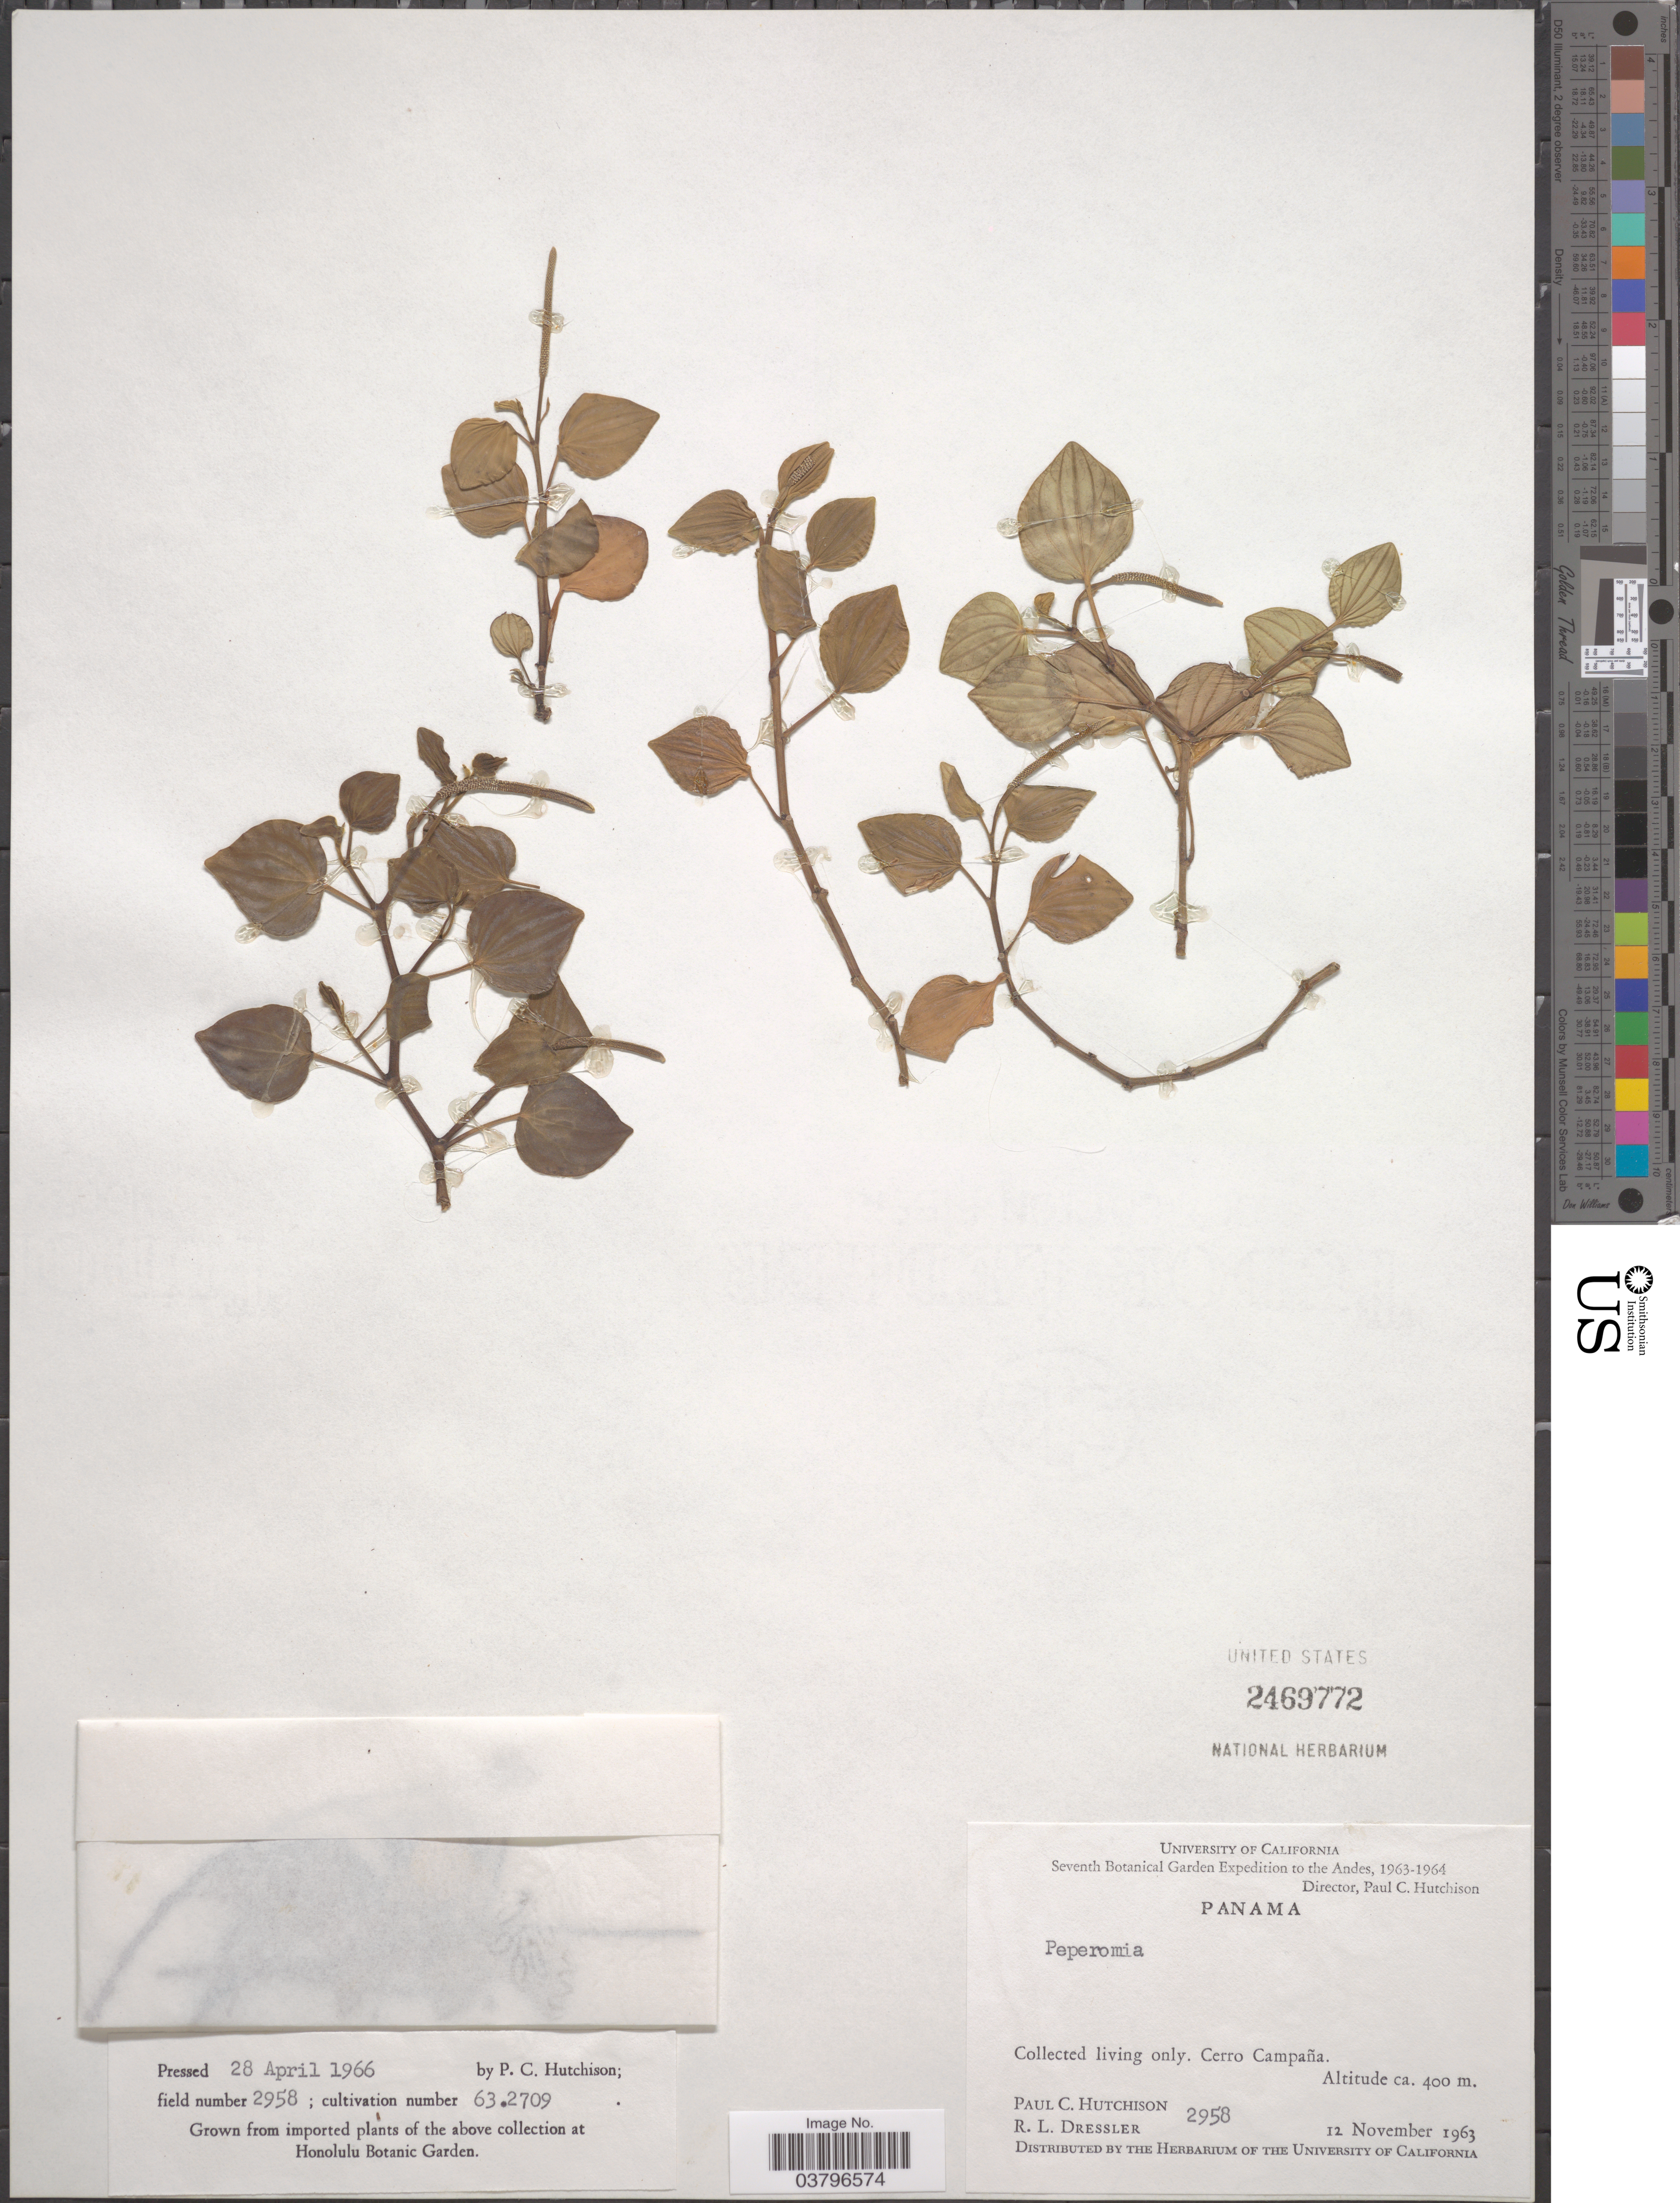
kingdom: Plantae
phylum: Tracheophyta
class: Magnoliopsida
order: Piperales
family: Piperaceae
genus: Peperomia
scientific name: Peperomia sp.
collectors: P. C. Hutchison & R. Dressler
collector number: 2958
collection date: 1963-11-12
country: Panama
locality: The Andes. Cerro Campaña.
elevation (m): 400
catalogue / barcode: US 2469772